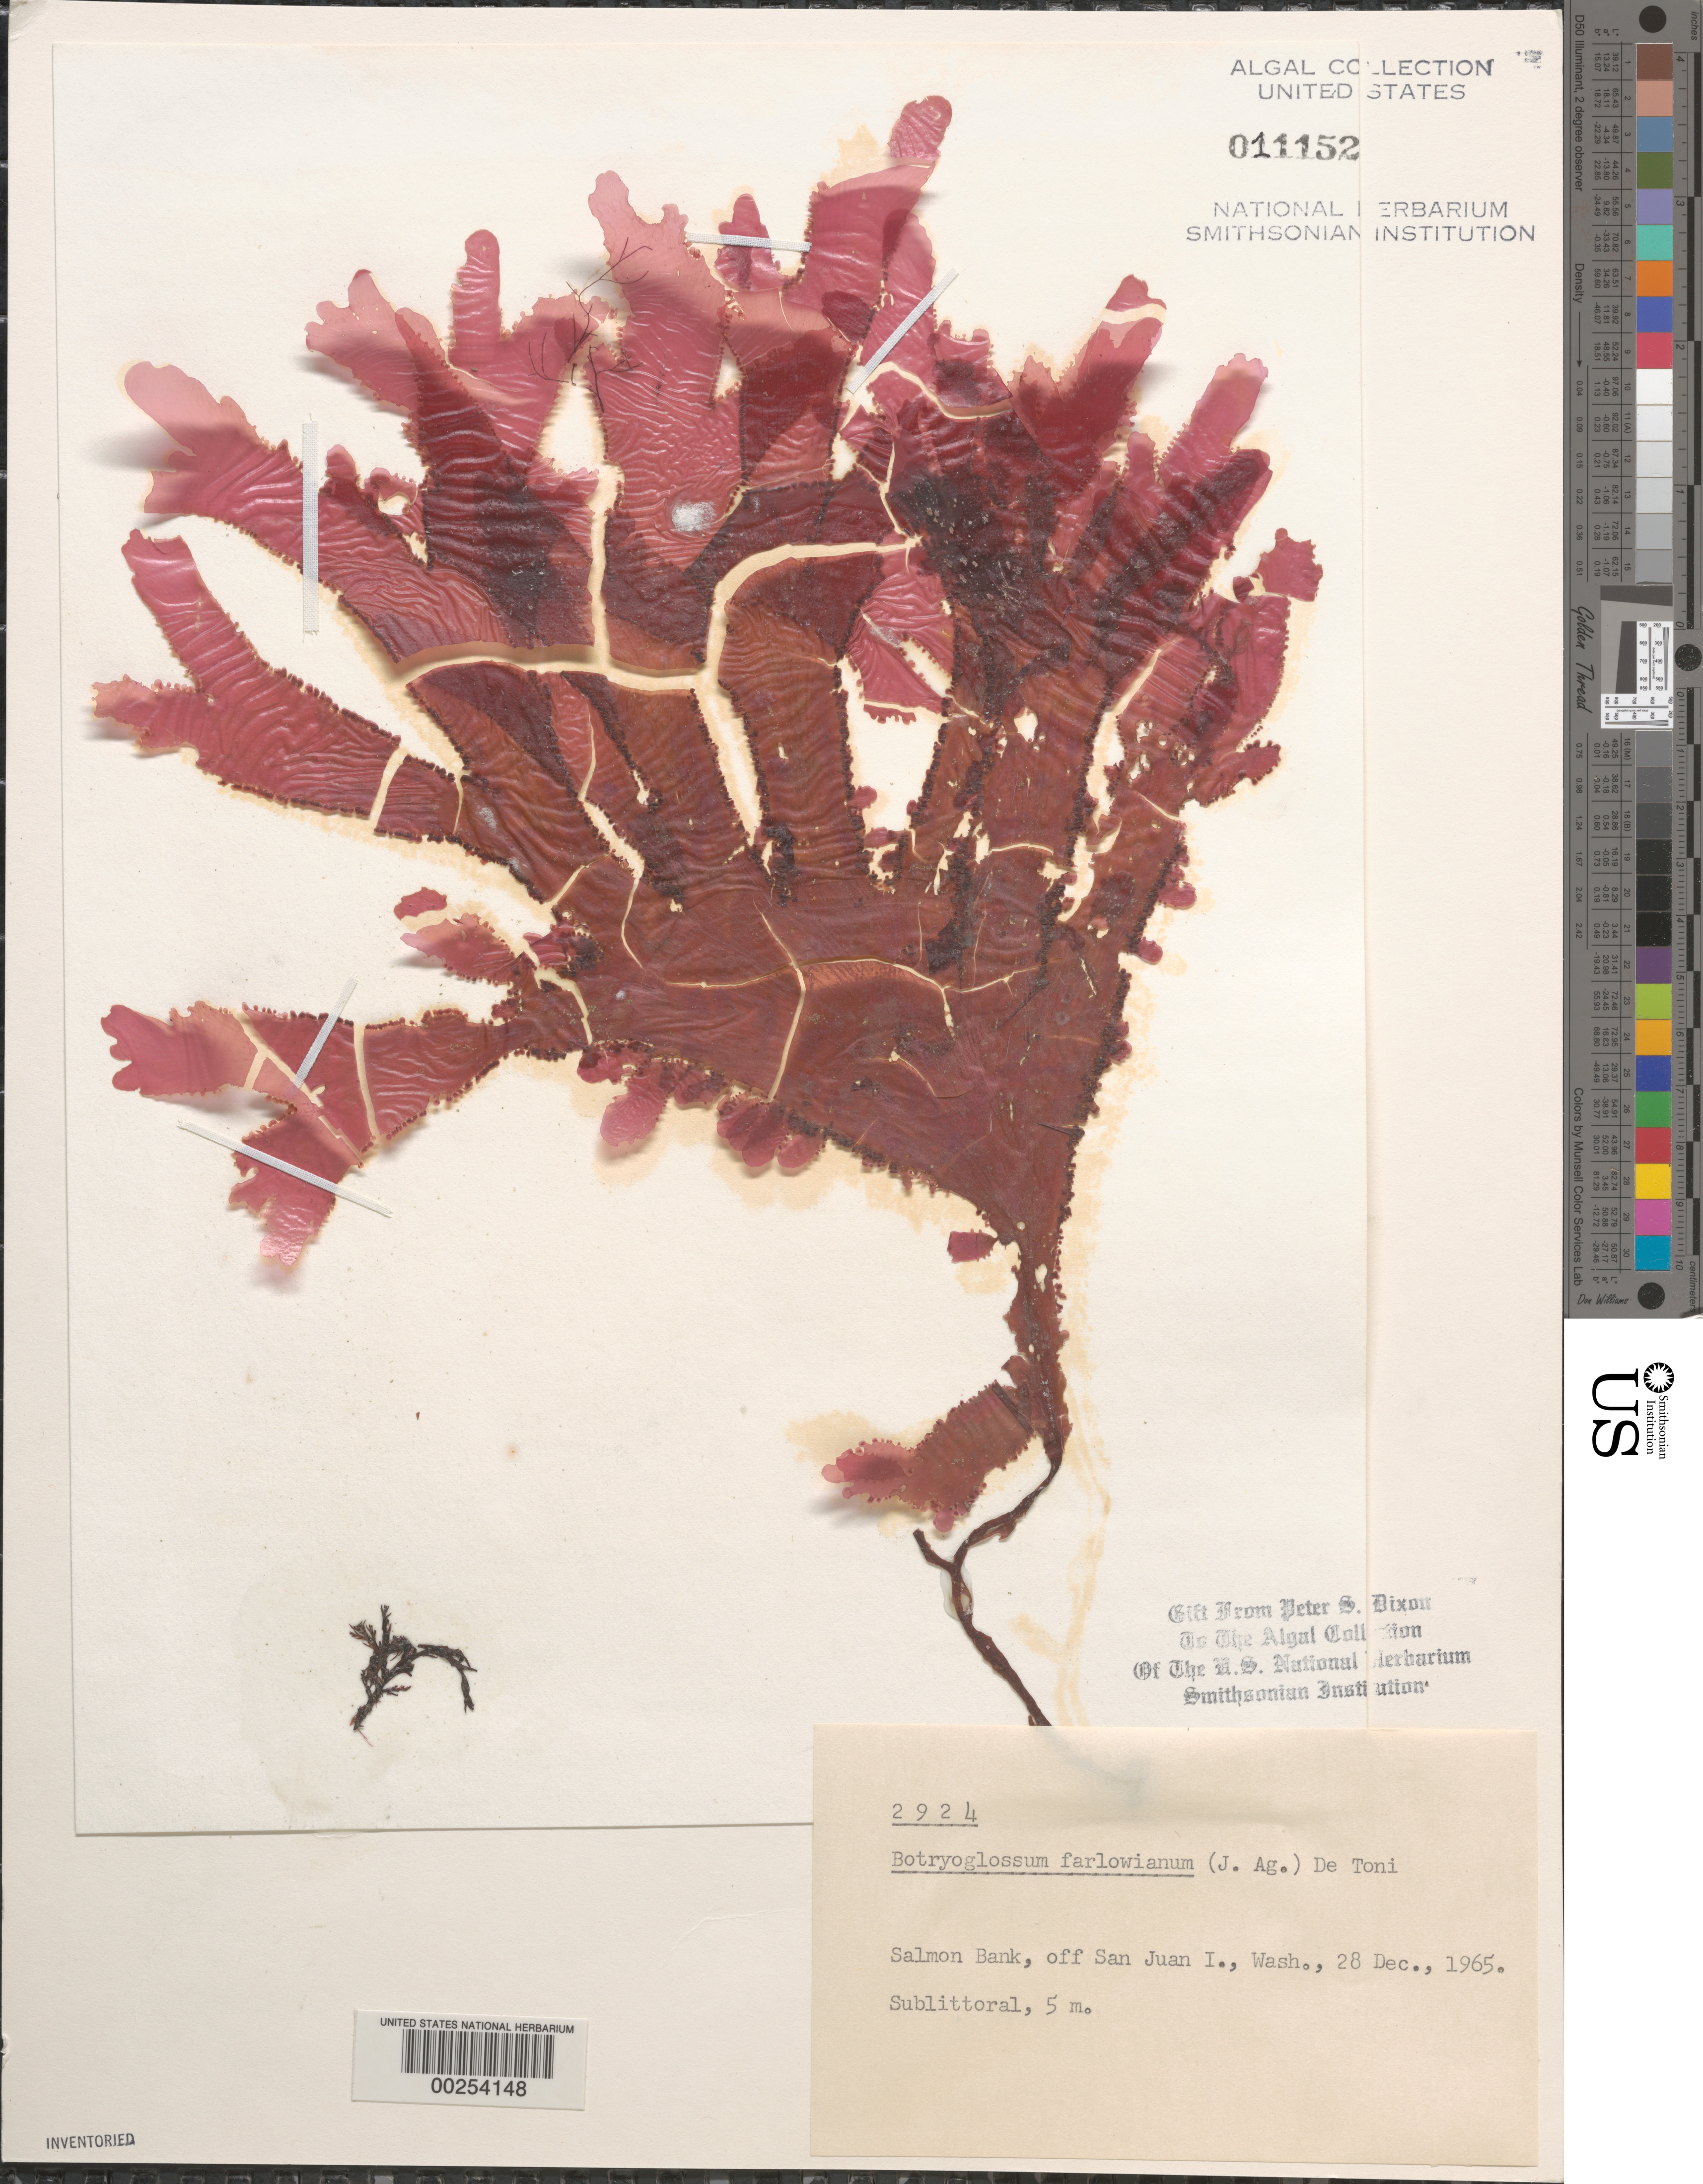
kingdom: Plantae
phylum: Rhodophyta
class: Florideophyceae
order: Ceramiales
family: Delesseriaceae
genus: Botryoglossum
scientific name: Botryoglossum farlowianum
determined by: Dixon, P. S.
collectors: P. S. Dixon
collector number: PSD 2924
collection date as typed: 28 Dec 1965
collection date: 1965-12-28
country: United States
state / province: Washington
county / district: San Juan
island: San Juan Island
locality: Salmon Bank, off San Juan Island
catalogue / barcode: US 11152